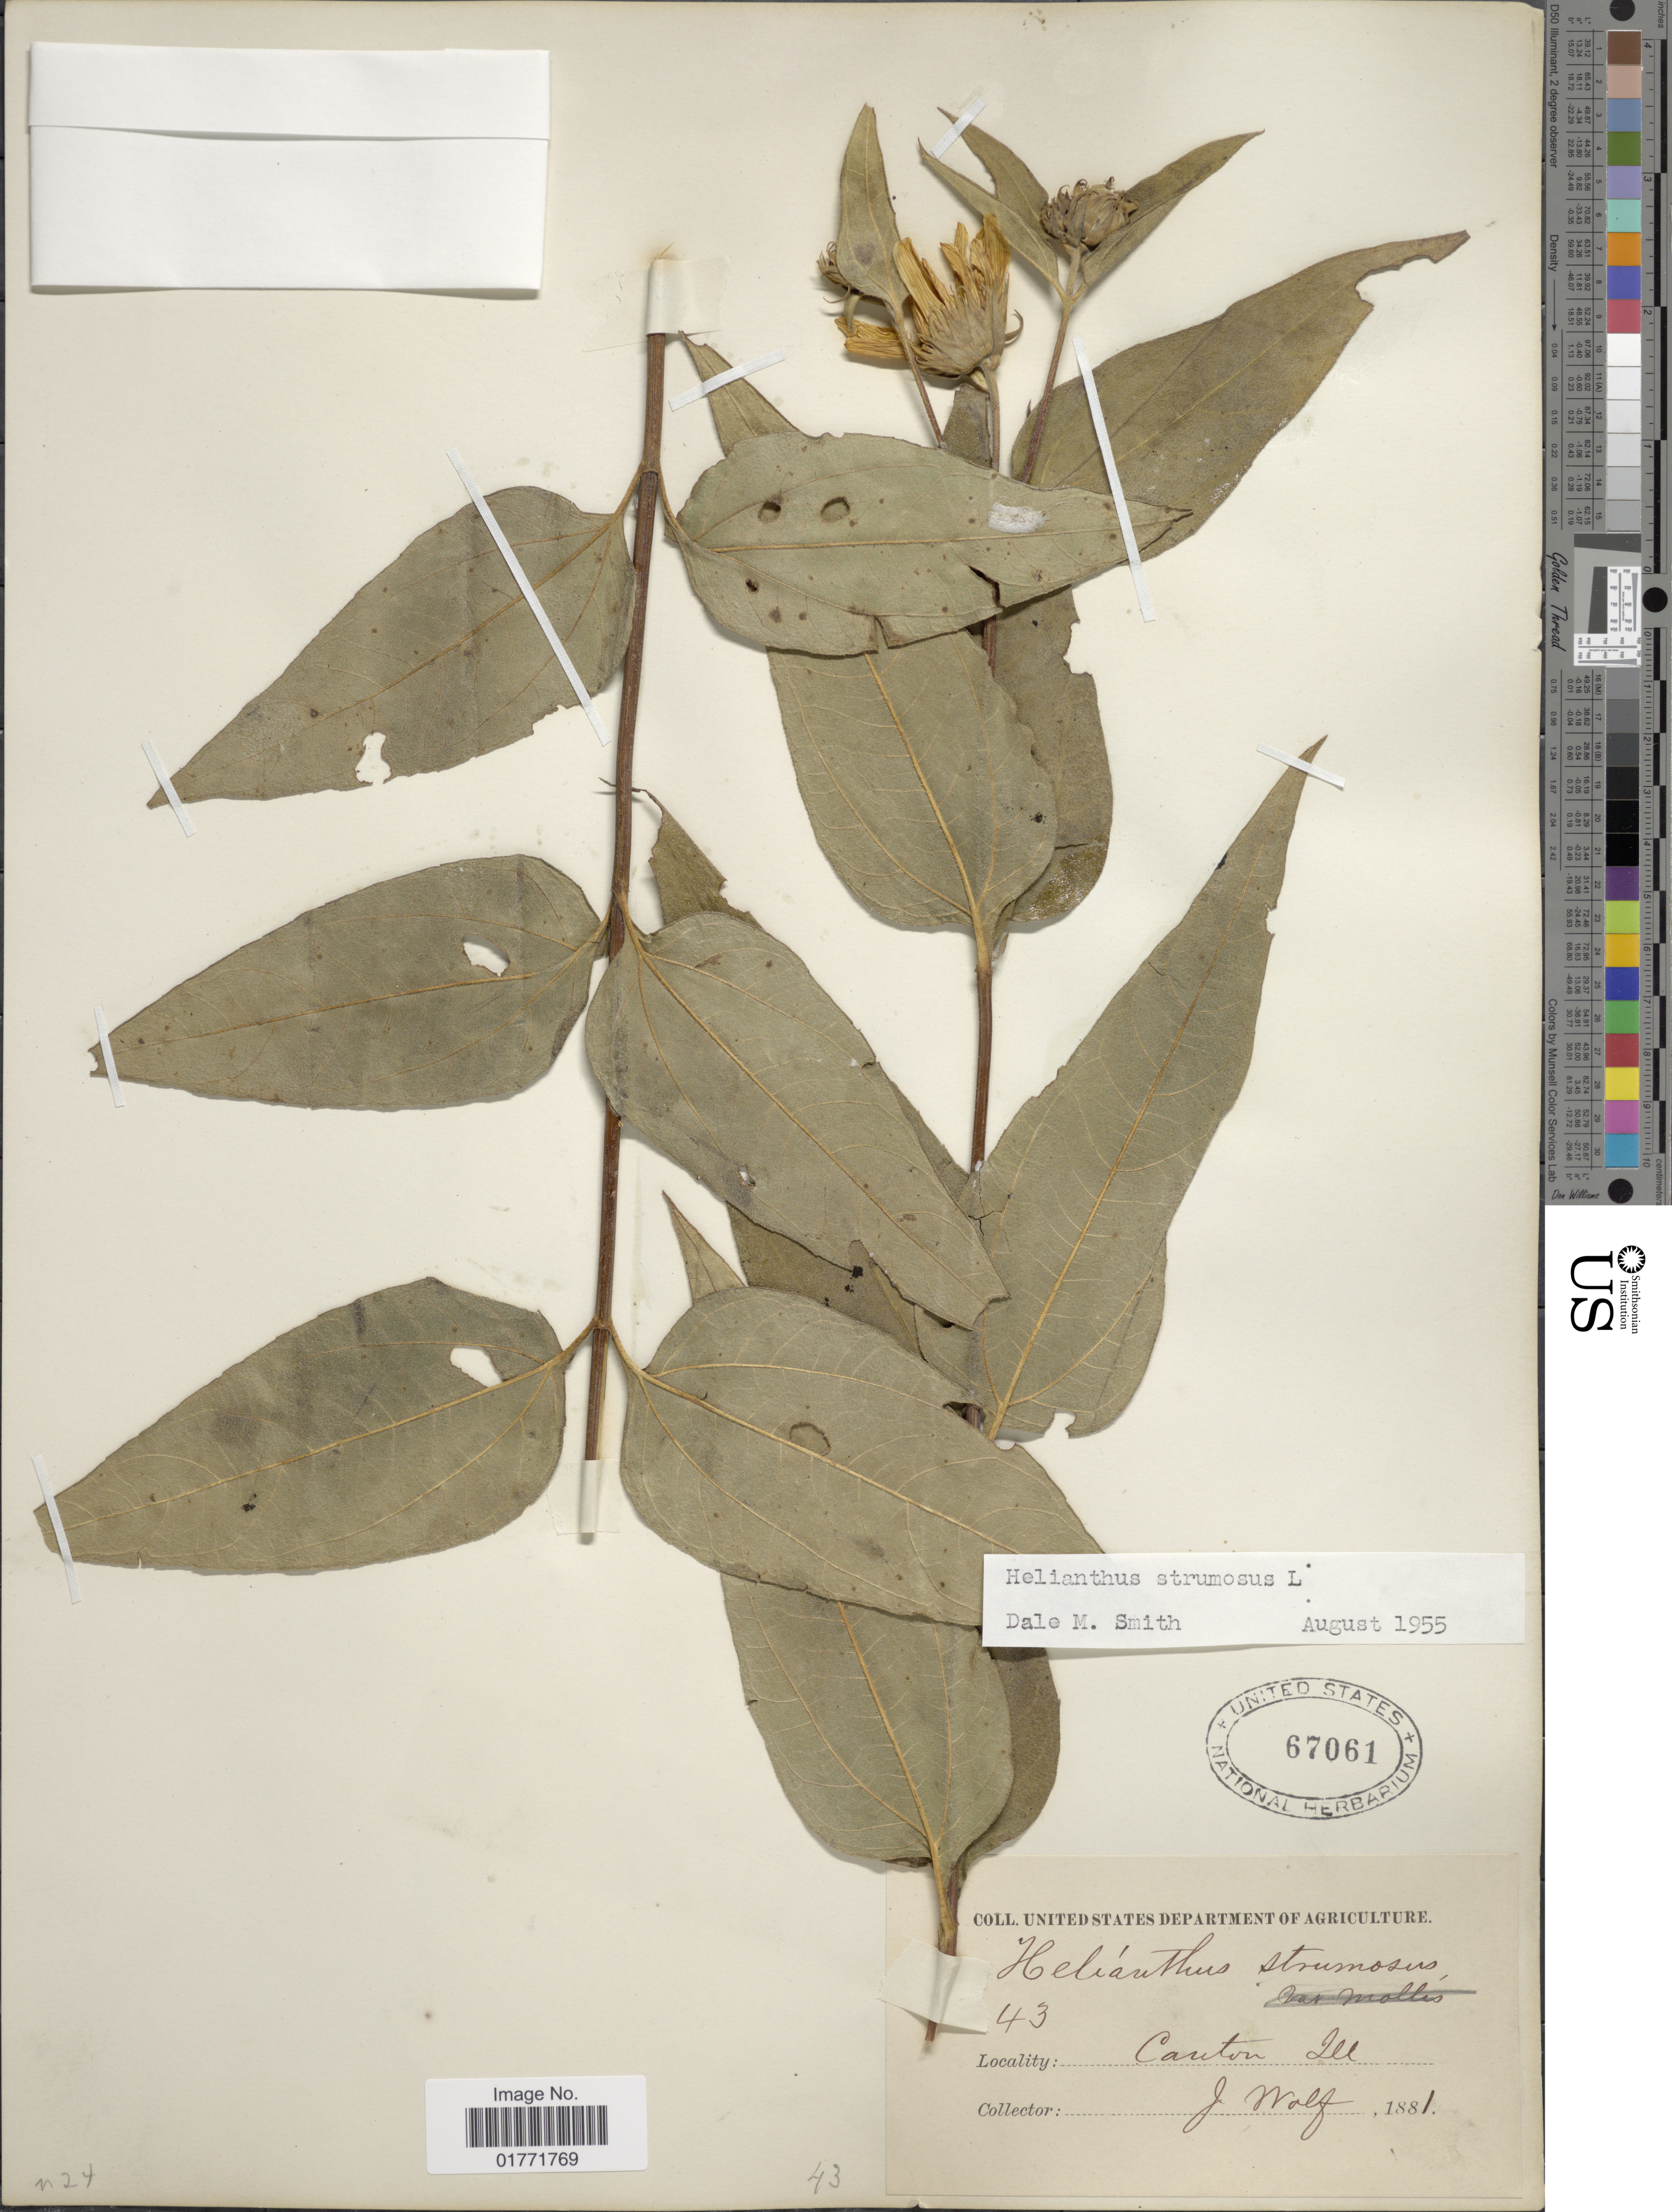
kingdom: Plantae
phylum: Tracheophyta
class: Magnoliopsida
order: Asterales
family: Asteraceae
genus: Helianthus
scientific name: Helianthus strumosus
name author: L.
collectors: J. Wolf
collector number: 43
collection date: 1881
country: United States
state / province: Illinois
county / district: Fulton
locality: Canton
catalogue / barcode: US 67061